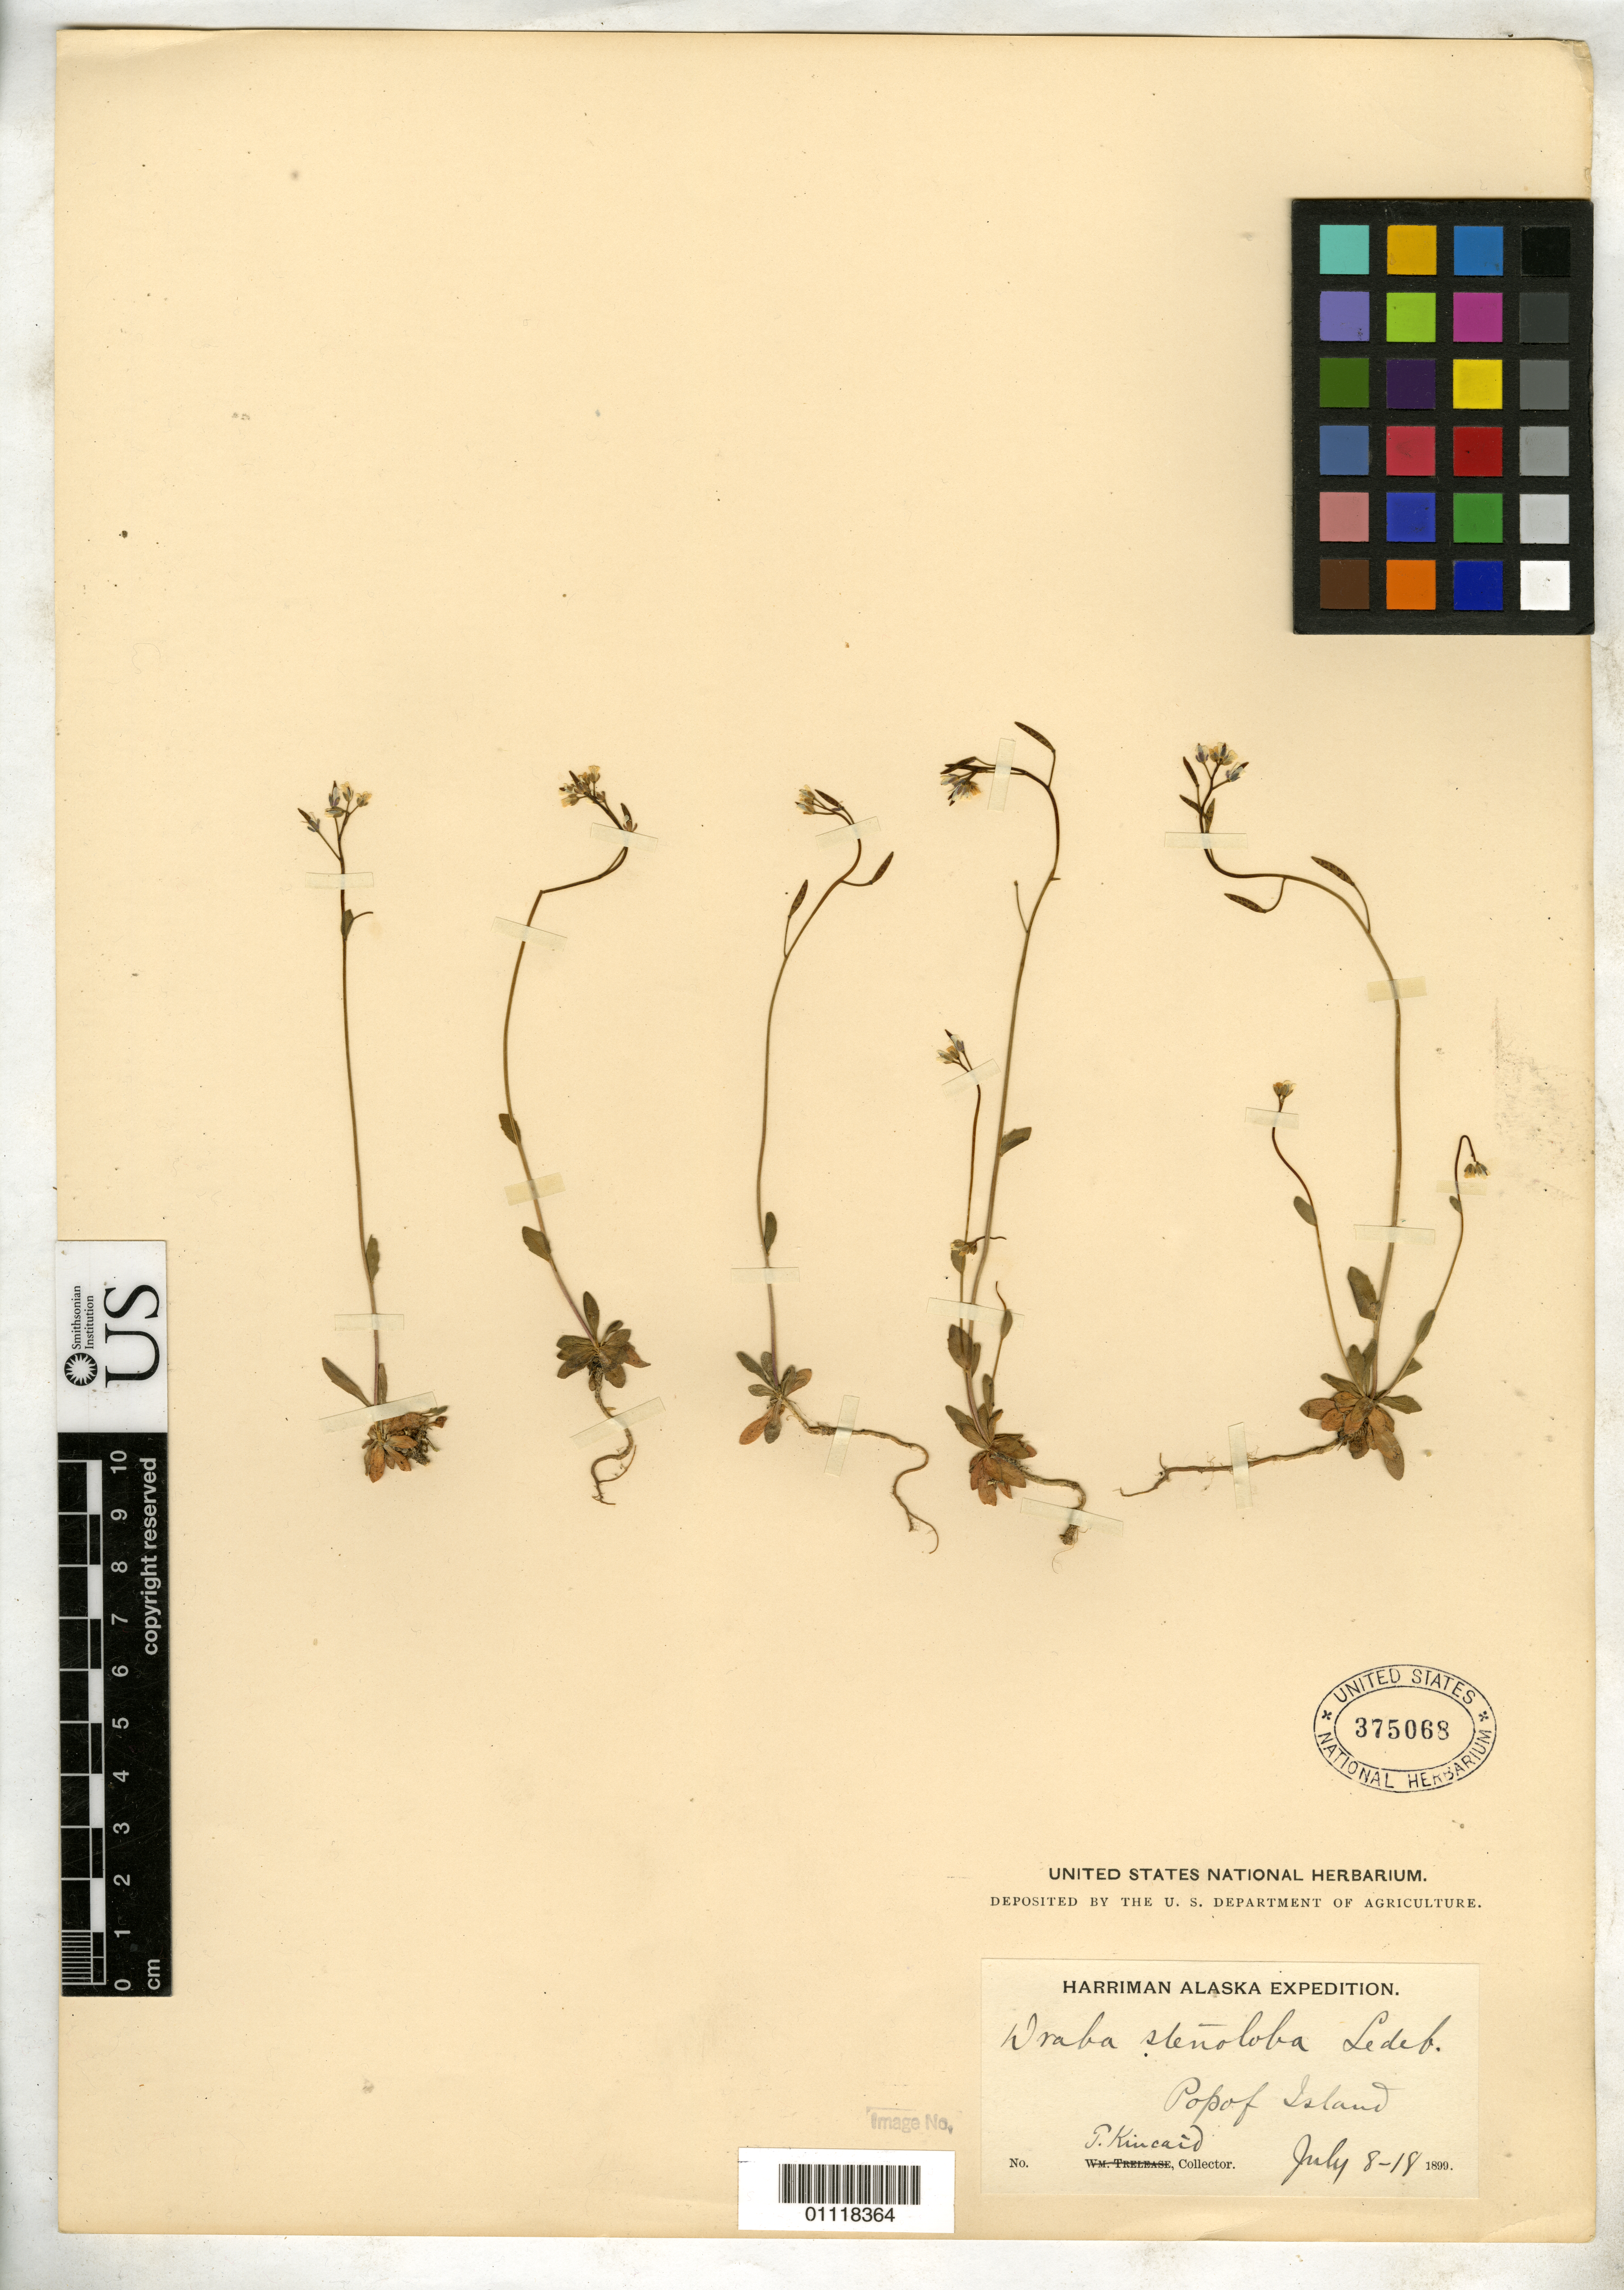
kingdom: Plantae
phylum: Tracheophyta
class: Magnoliopsida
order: Brassicales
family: Brassicaceae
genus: Draba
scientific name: Draba stenoloba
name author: Ledeb.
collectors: T. C. Kincaid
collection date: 1899-07-08/1899-07-18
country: United States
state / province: Alaska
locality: Popof Island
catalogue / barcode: US 375068